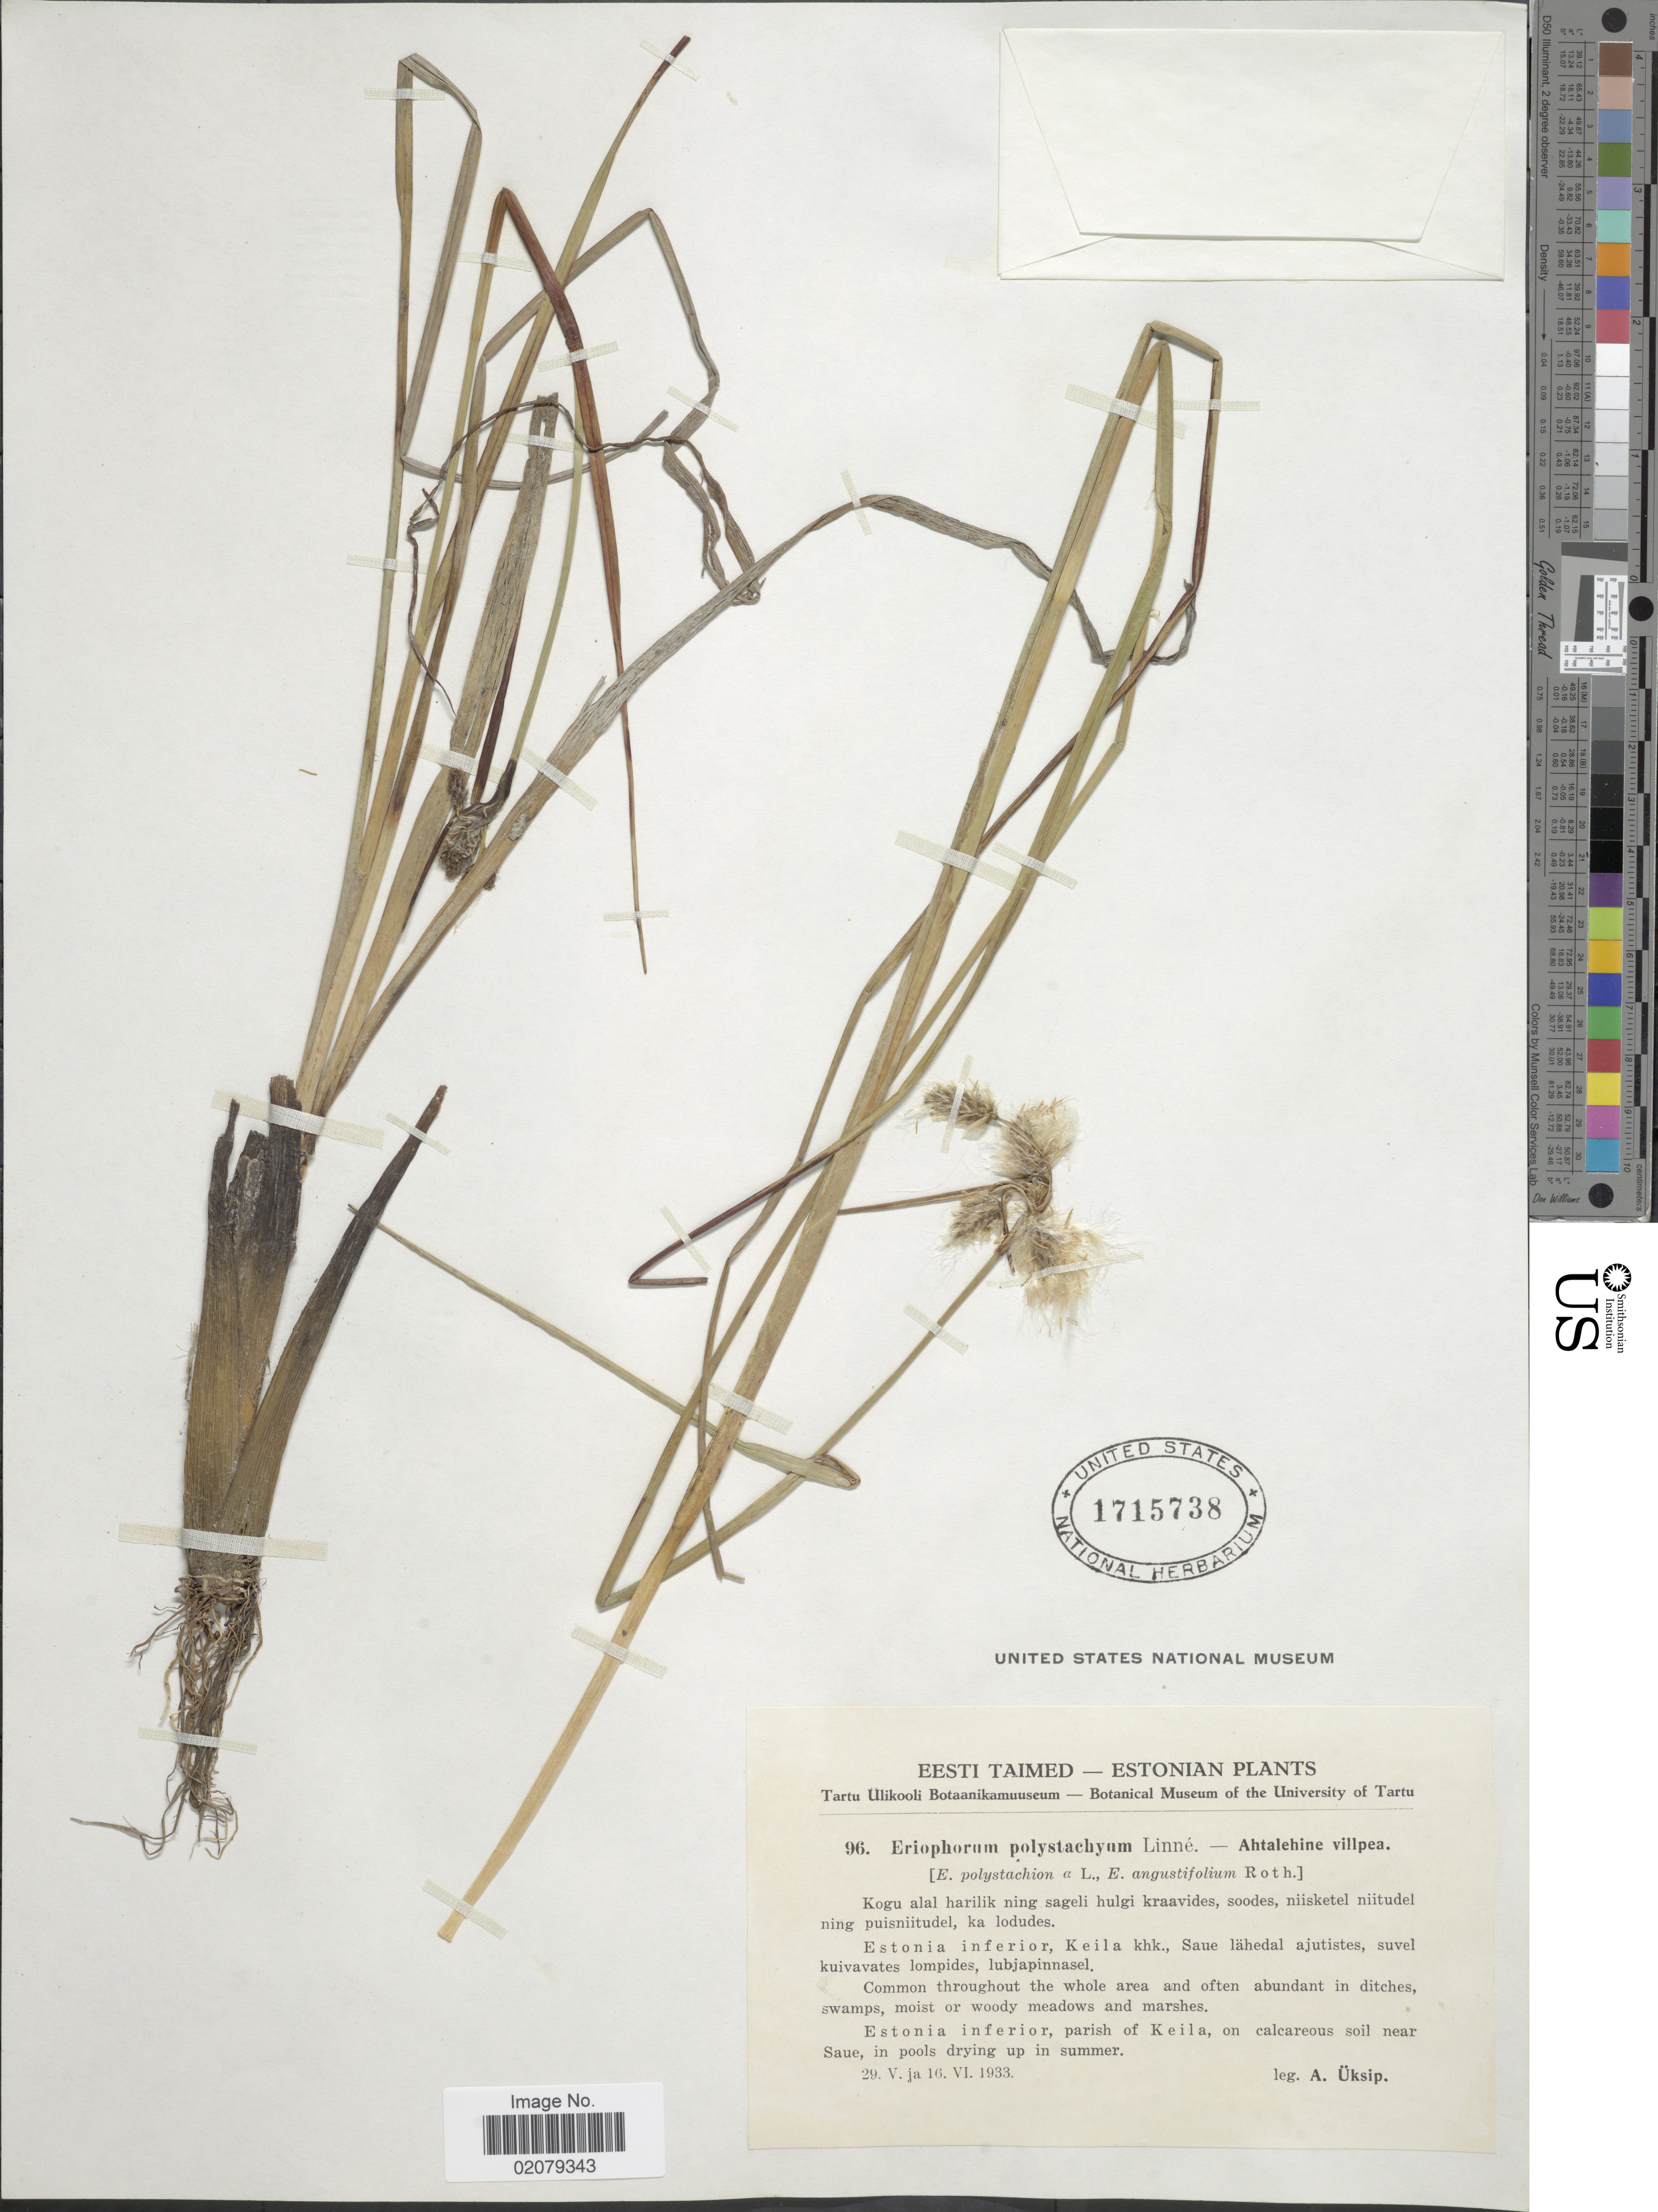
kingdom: Plantae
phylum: Tracheophyta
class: Liliopsida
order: Poales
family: Cyperaceae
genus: Eriophorum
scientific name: Eriophorum angustifolium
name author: Honck.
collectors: A. Üksip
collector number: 96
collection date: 1933-06-16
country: Estonia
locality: Estonia inferior, parish of Keila, on calcareous soil near Saue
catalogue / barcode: US 1715738